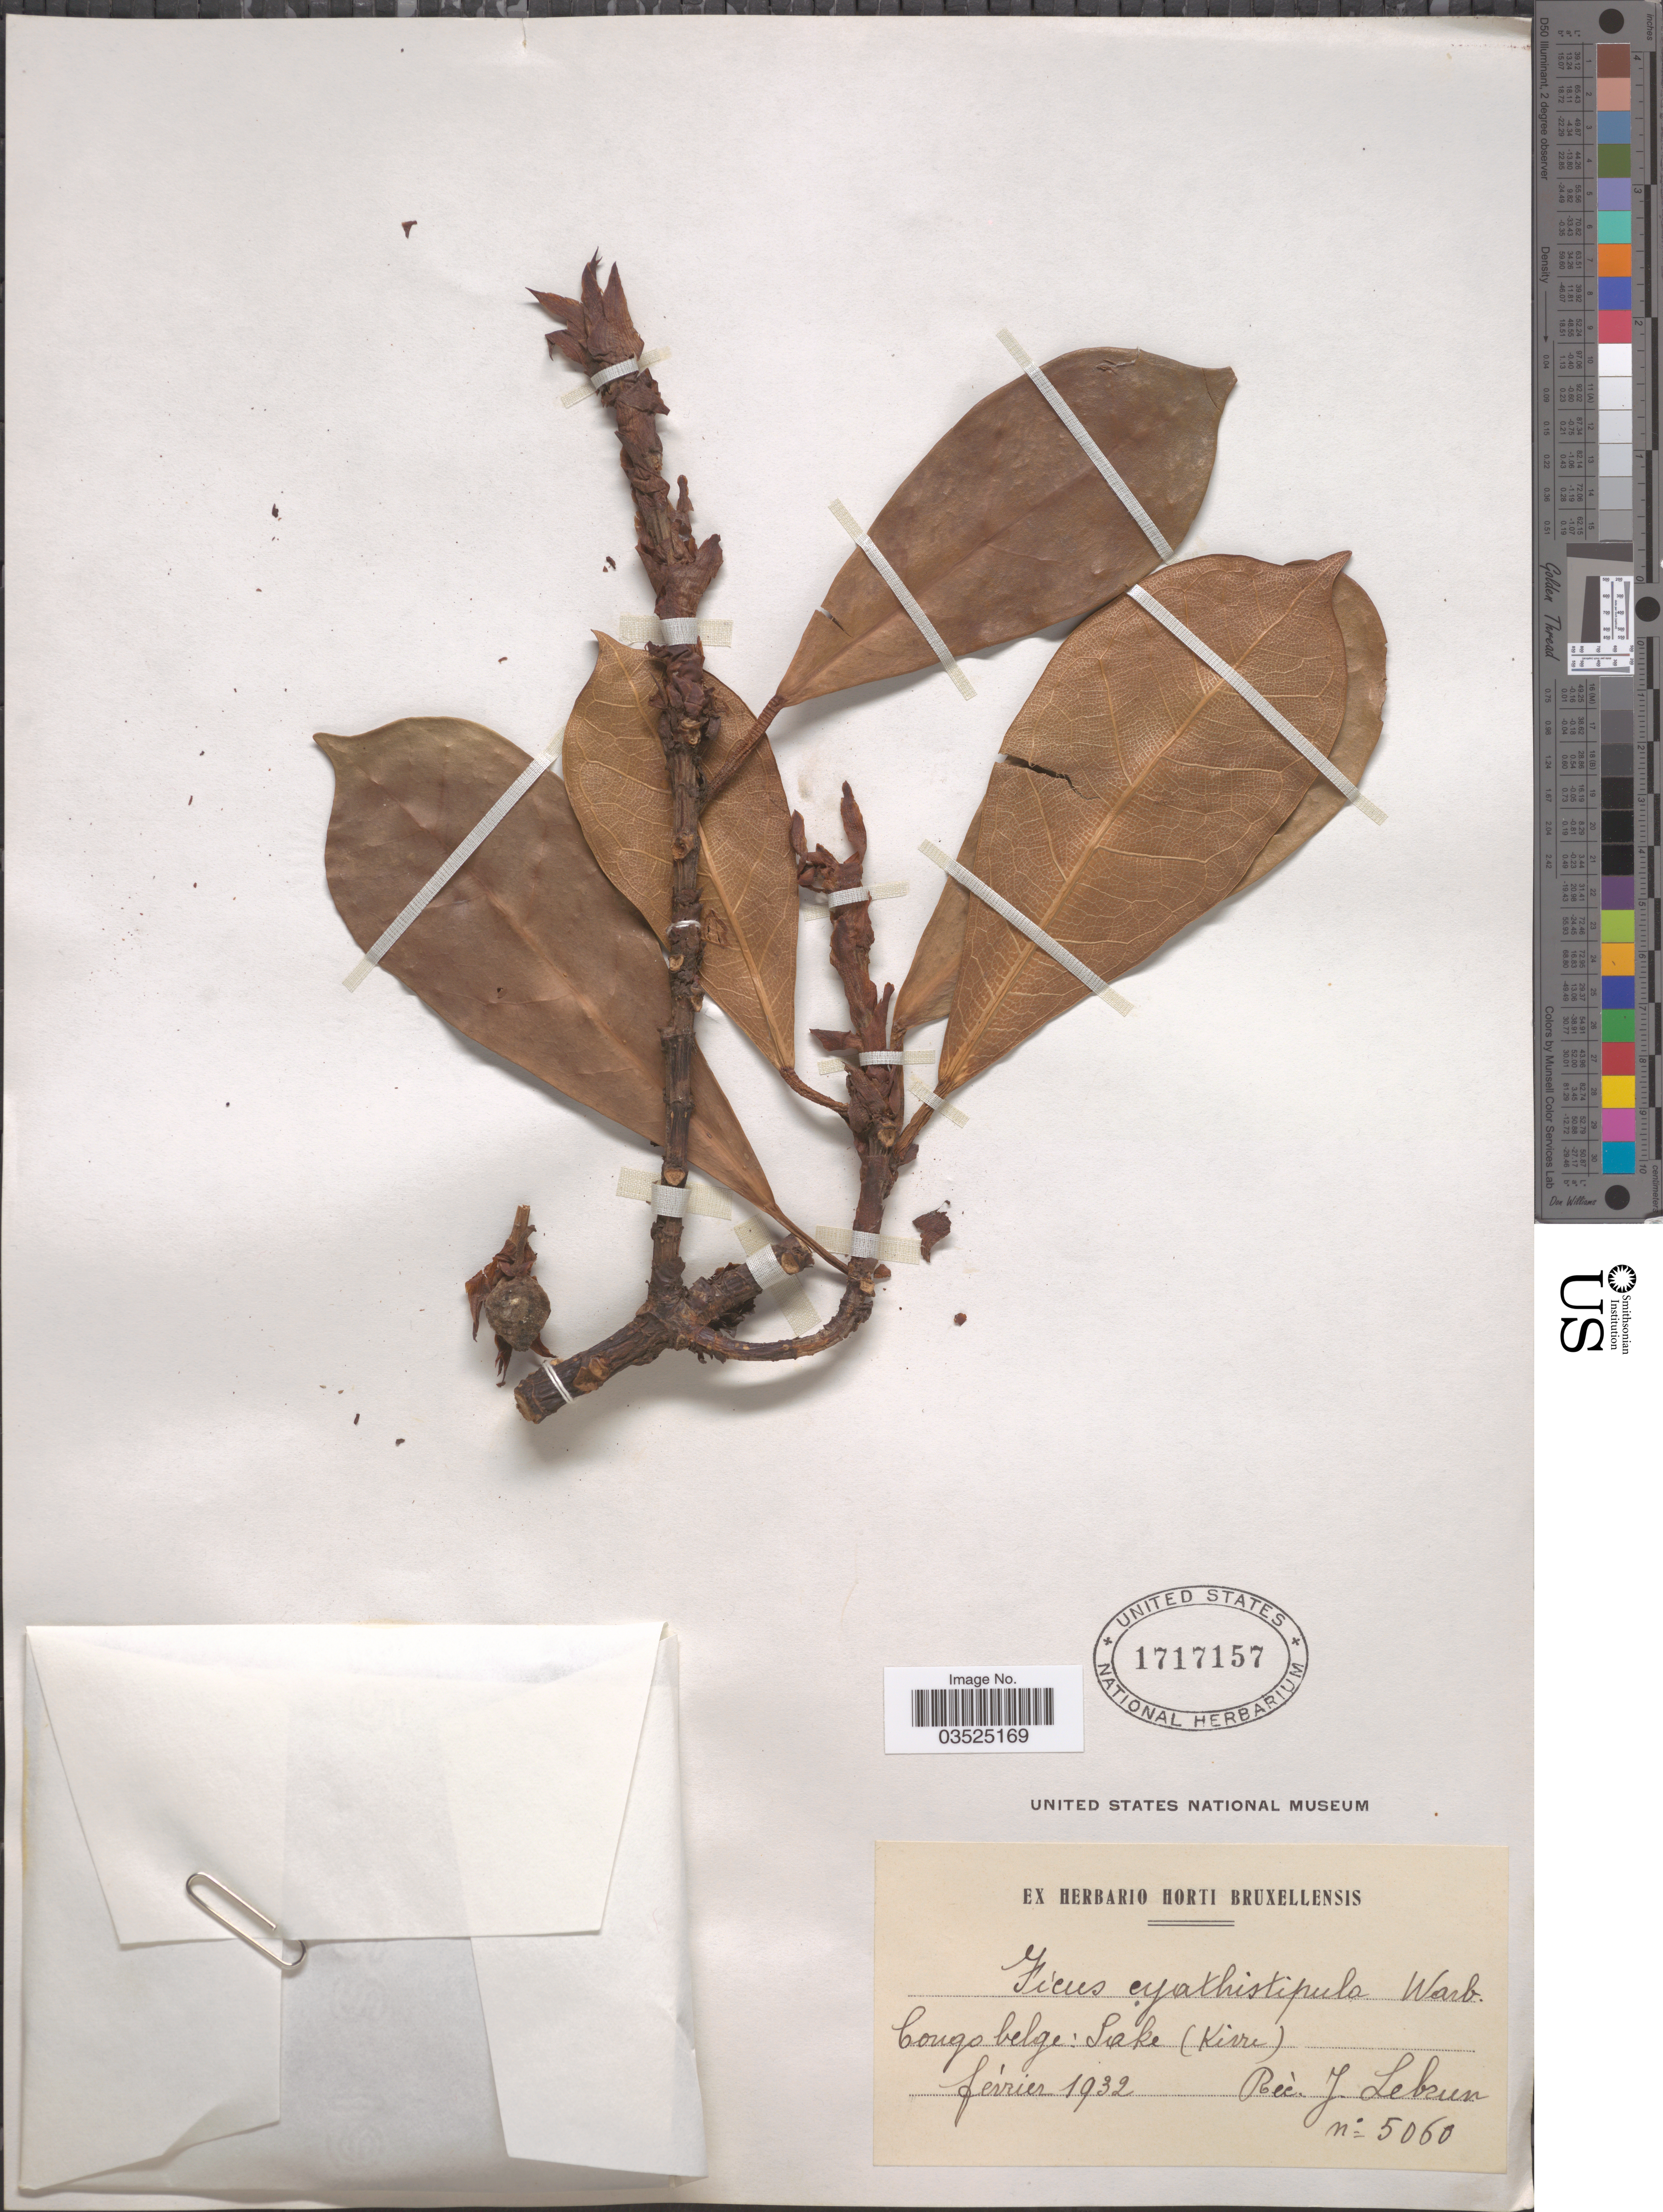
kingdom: Plantae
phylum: Tracheophyta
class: Magnoliopsida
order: Rosales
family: Moraceae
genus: Ficus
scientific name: Ficus cyathistipula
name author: Warb.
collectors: J. A. Lebrun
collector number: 5060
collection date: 1932-02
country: Congo, Democratic Republic of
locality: Congo Belge: Lake (Kivu).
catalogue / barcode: US 1717157